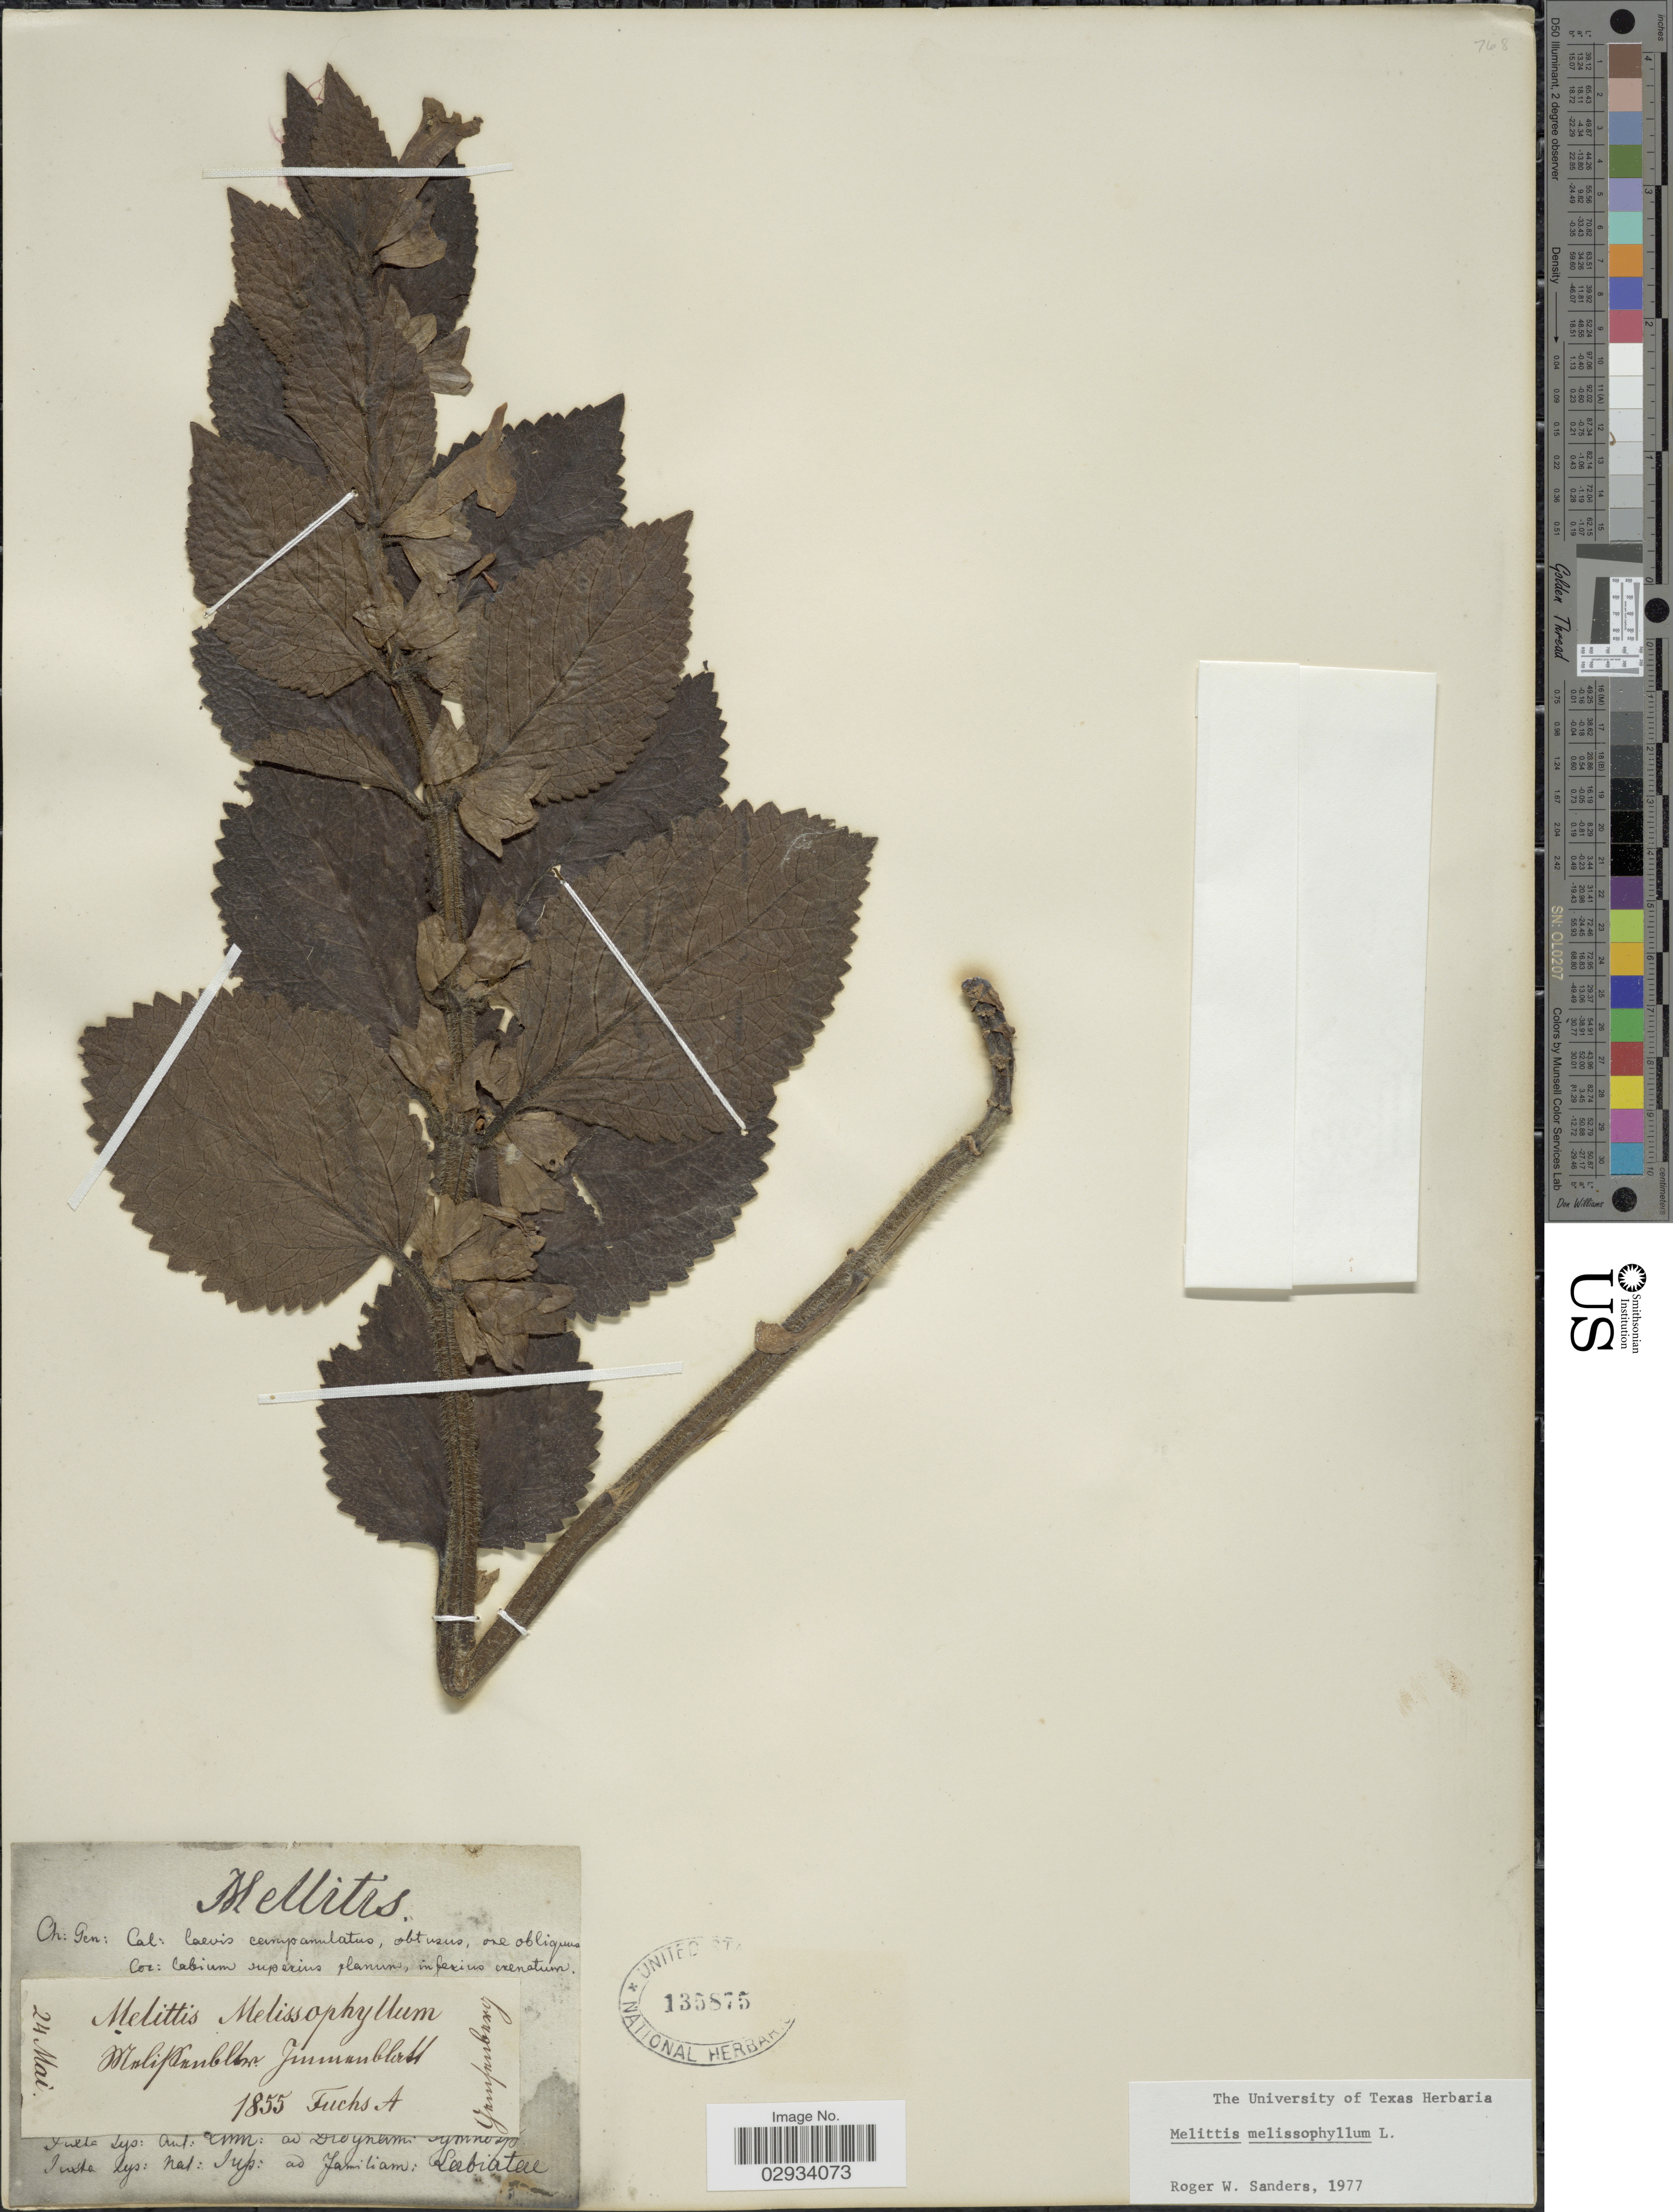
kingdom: Plantae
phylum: Tracheophyta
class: Magnoliopsida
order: Lamiales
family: Lamiaceae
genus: Melittis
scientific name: Melittis melissophyllum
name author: L.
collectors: A. Fuchs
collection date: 1855-05-24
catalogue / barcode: US 135875